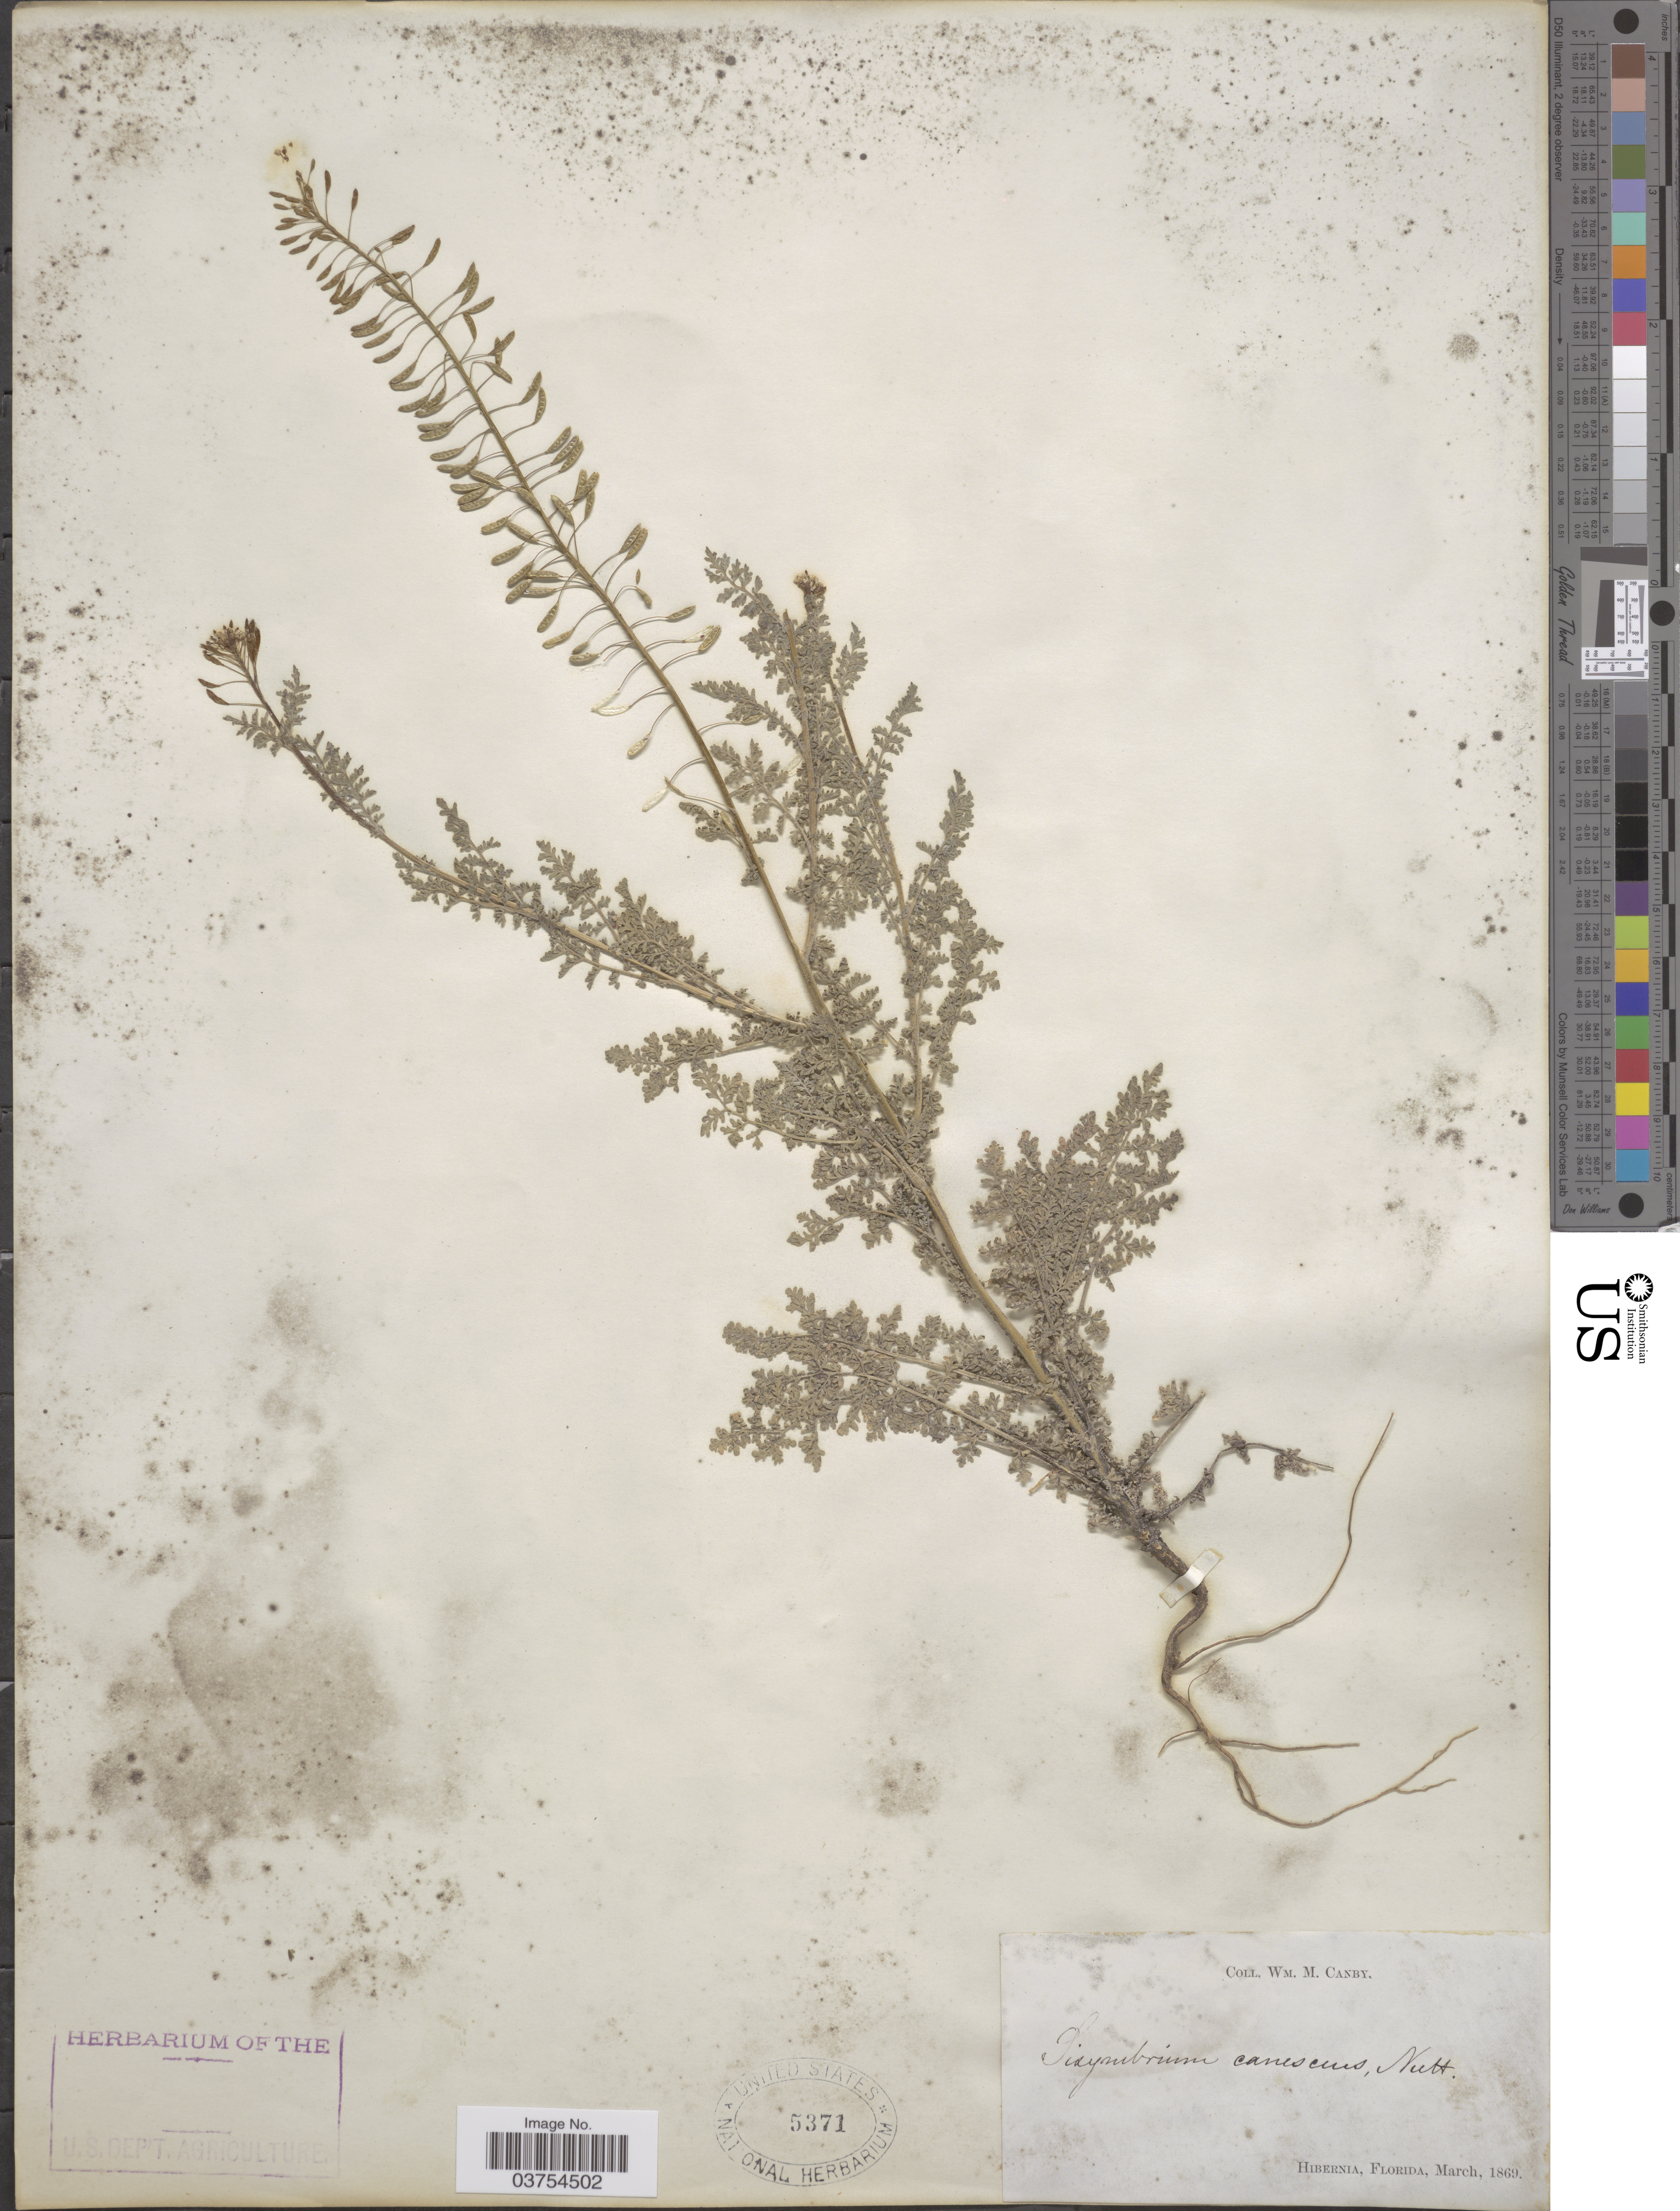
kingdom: Plantae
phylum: Tracheophyta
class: Magnoliopsida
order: Brassicales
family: Brassicaceae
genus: Descurainia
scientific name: Descurainia pinnata subsp. typica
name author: (C.A. Mey.) Detling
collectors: W. M. Canby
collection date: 1869-03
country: United States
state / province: Florida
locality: Hibernia.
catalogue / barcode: US 5371